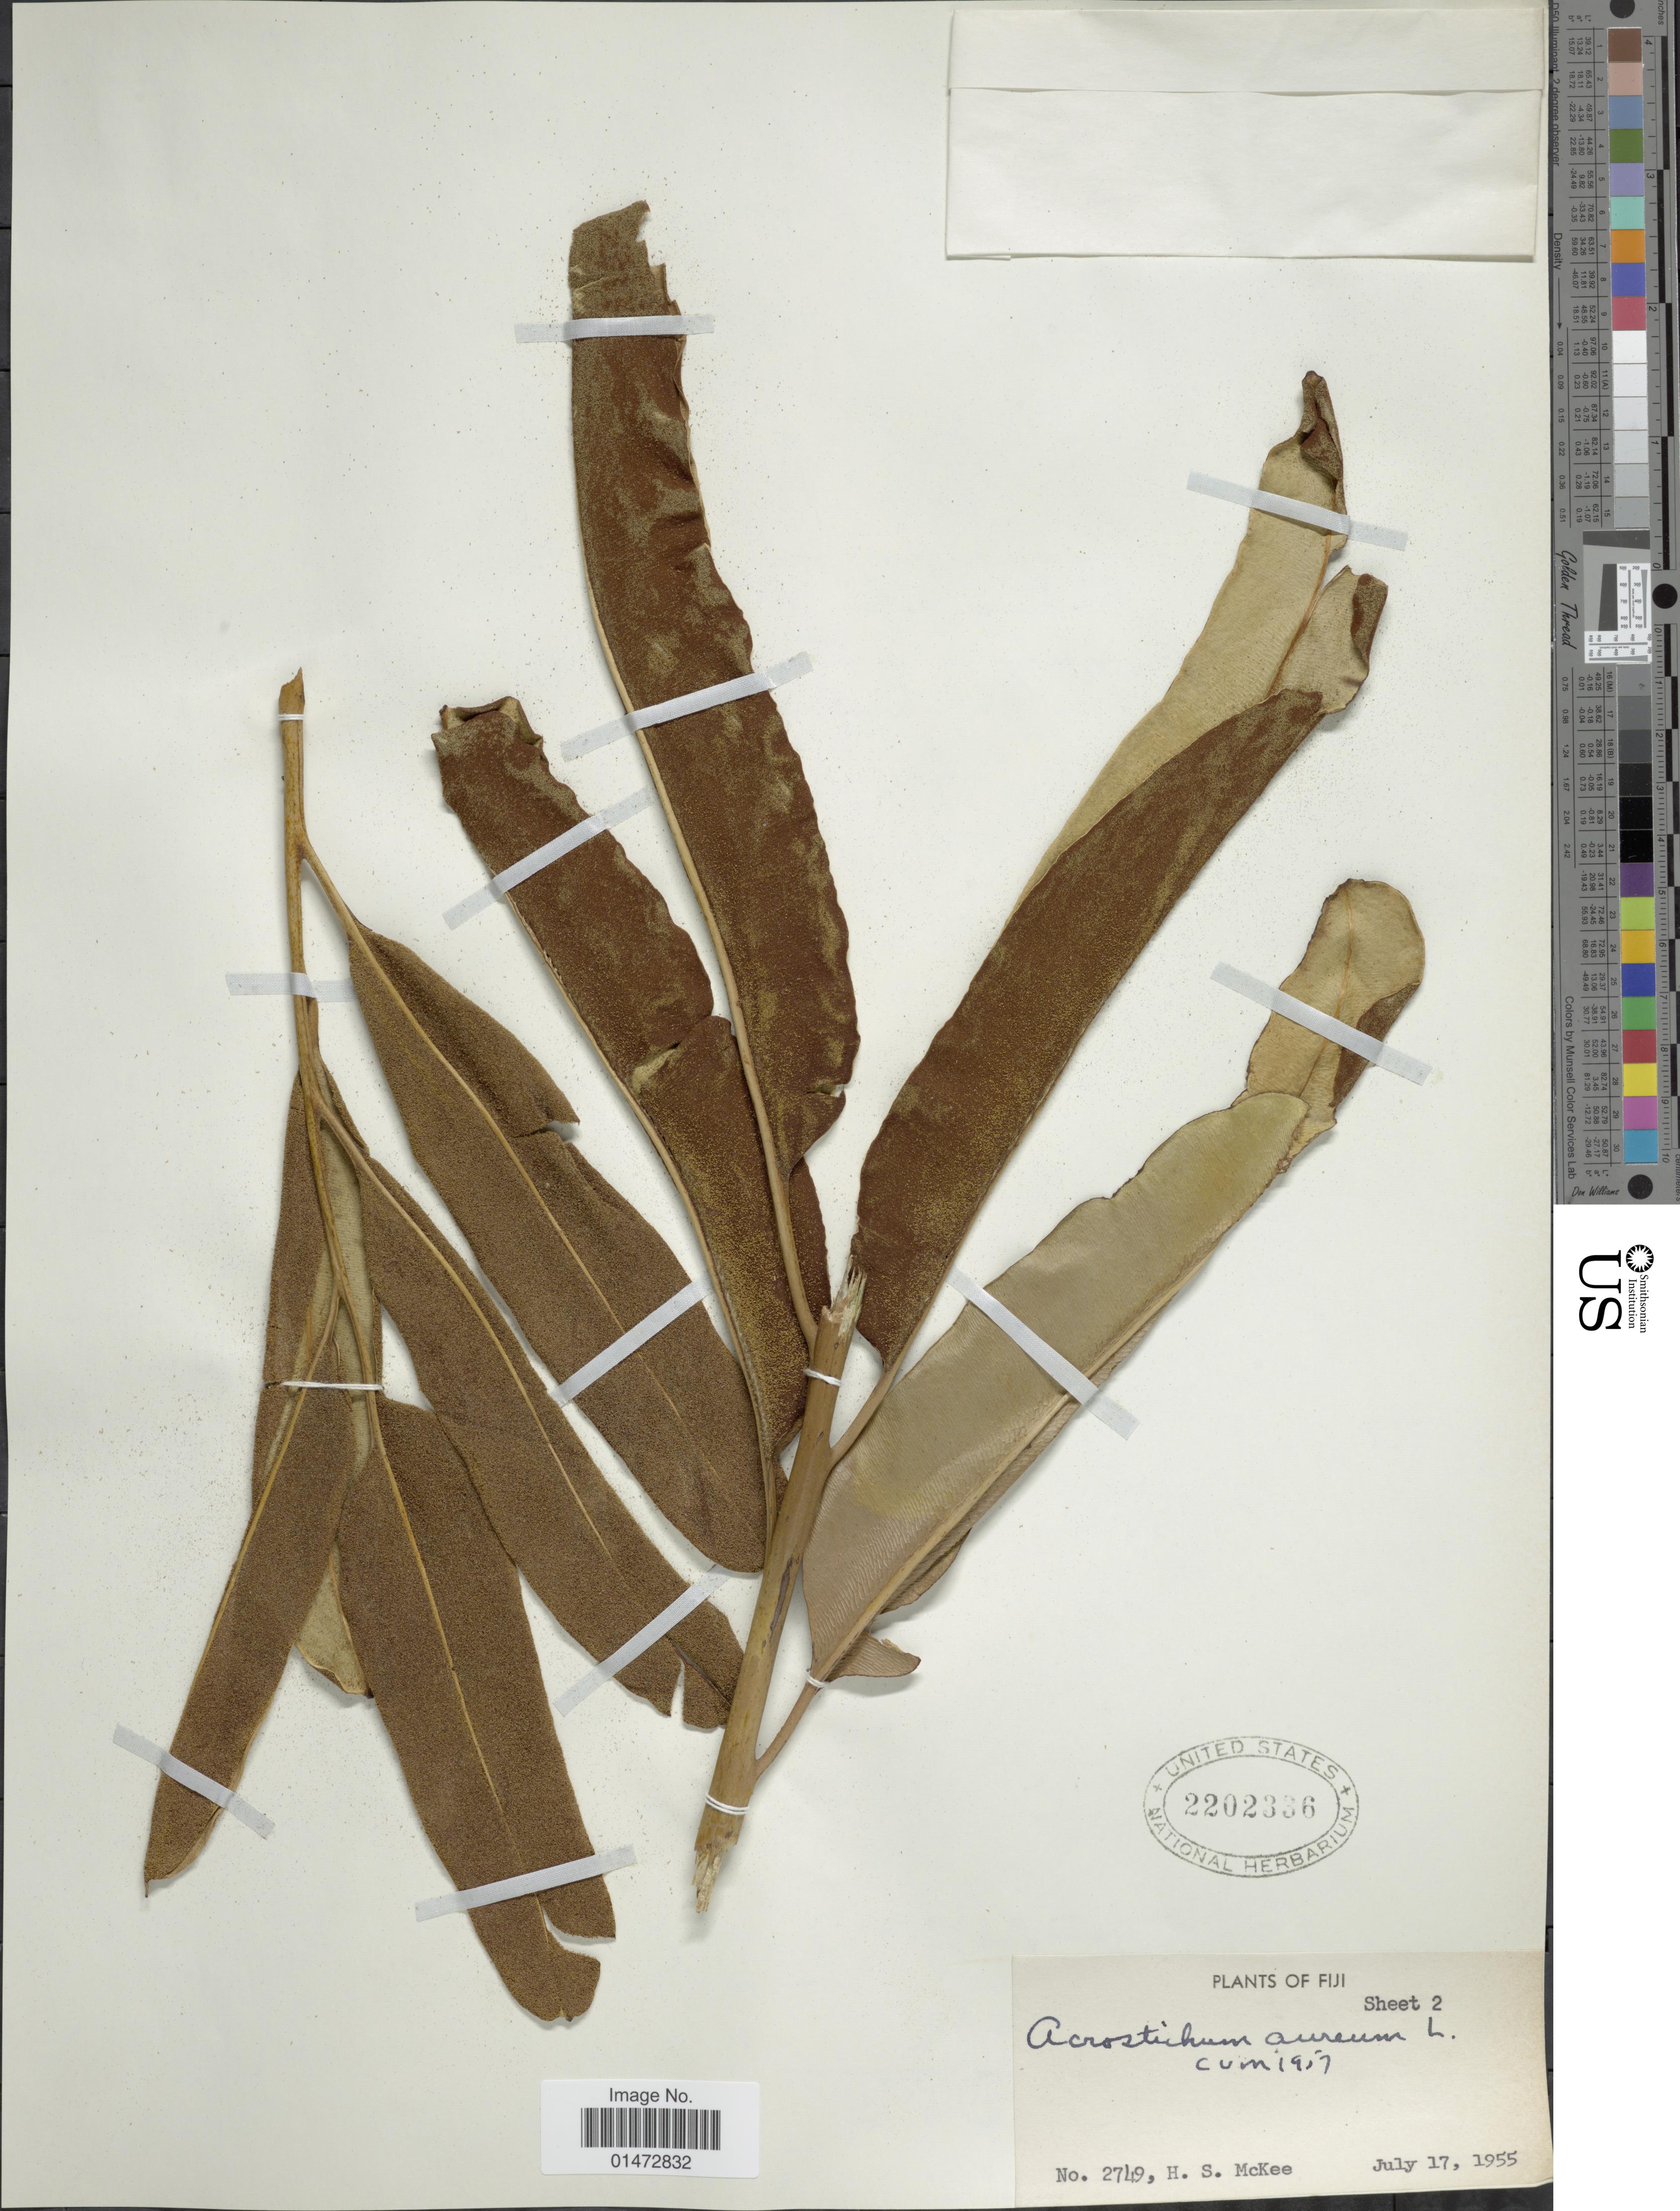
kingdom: Plantae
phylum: Tracheophyta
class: Polypodiopsida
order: Polypodiales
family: Pteridaceae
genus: Acrostichum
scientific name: Acrostichum aureum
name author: L.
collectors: H. S. McKee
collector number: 2749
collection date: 1955-07-17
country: Fiji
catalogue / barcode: US 2202336